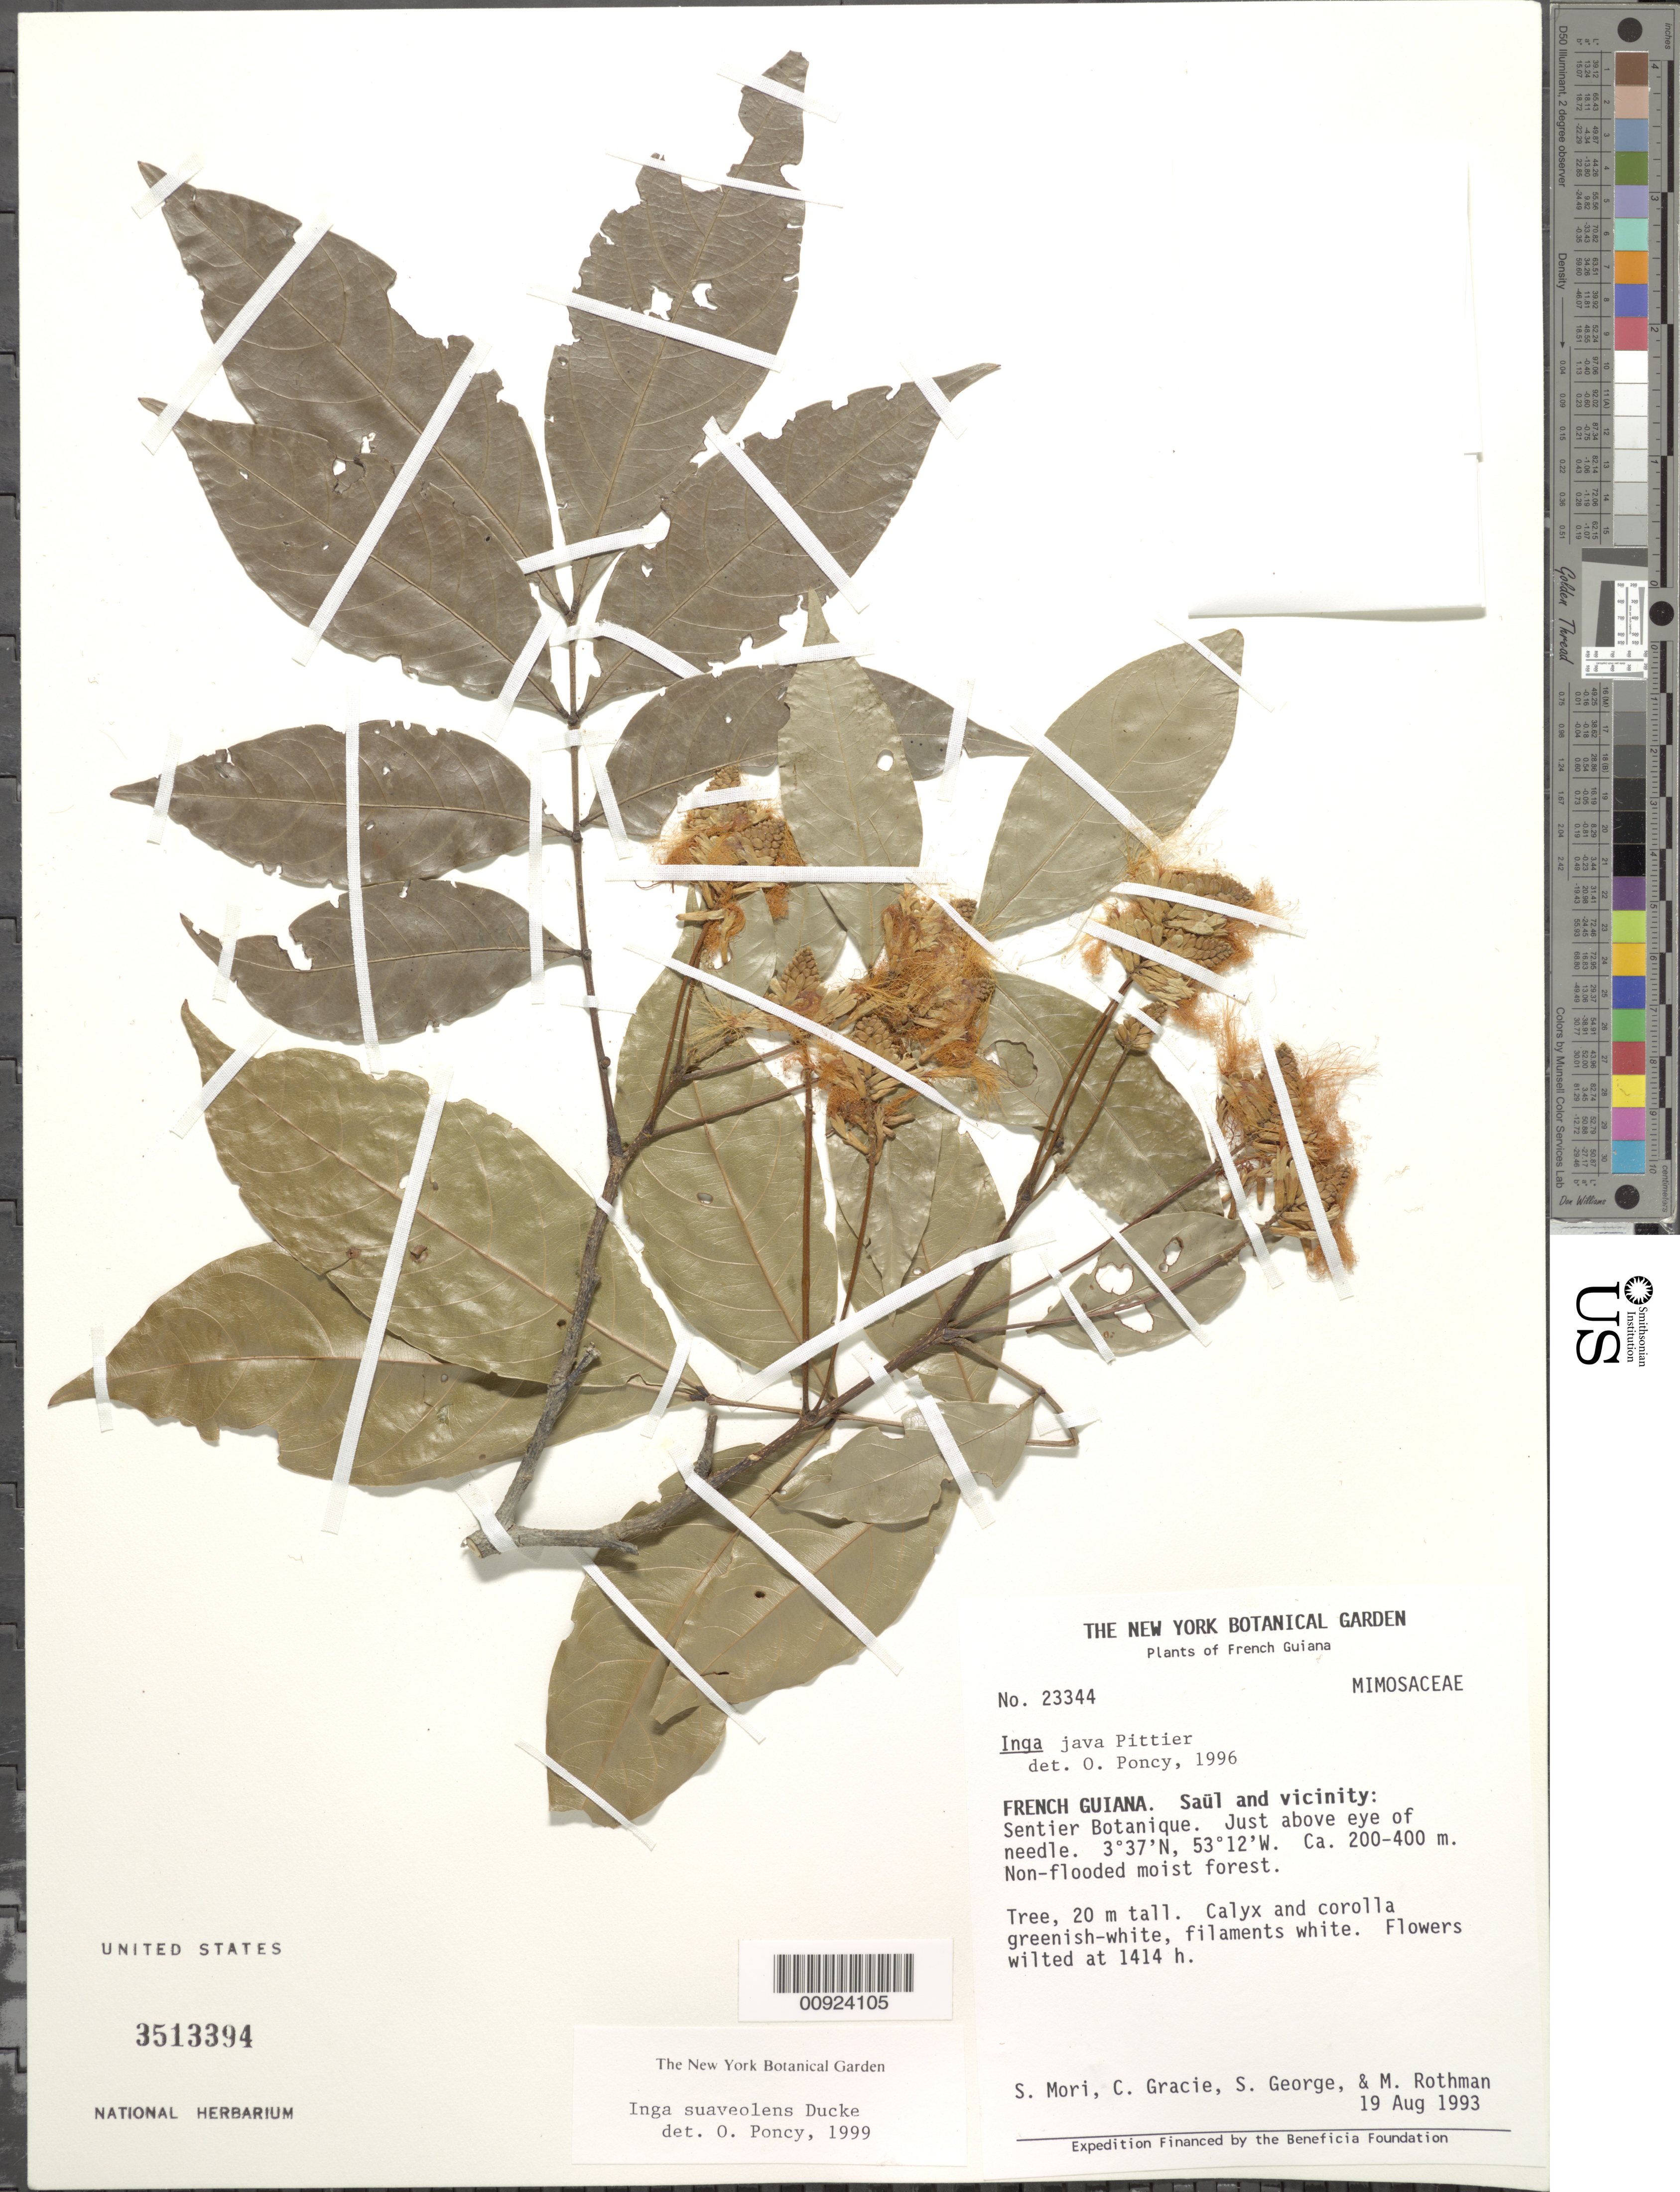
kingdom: Plantae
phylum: Tracheophyta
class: Magnoliopsida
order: Fabales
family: Fabaceae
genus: Inga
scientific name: Inga suaveolens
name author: Ducke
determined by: Poncy, O.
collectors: S. Mori, C. A. Gracie, S. George & M. Rothman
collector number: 23344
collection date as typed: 19-Aug-93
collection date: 1993-08-19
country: French Guiana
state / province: Saint-Laurent-du-Maroni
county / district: Saül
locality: Saül and vic., Sentier Botanique. Just above eye of needle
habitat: Non-flooded moist forest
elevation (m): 200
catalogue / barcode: US 3513394